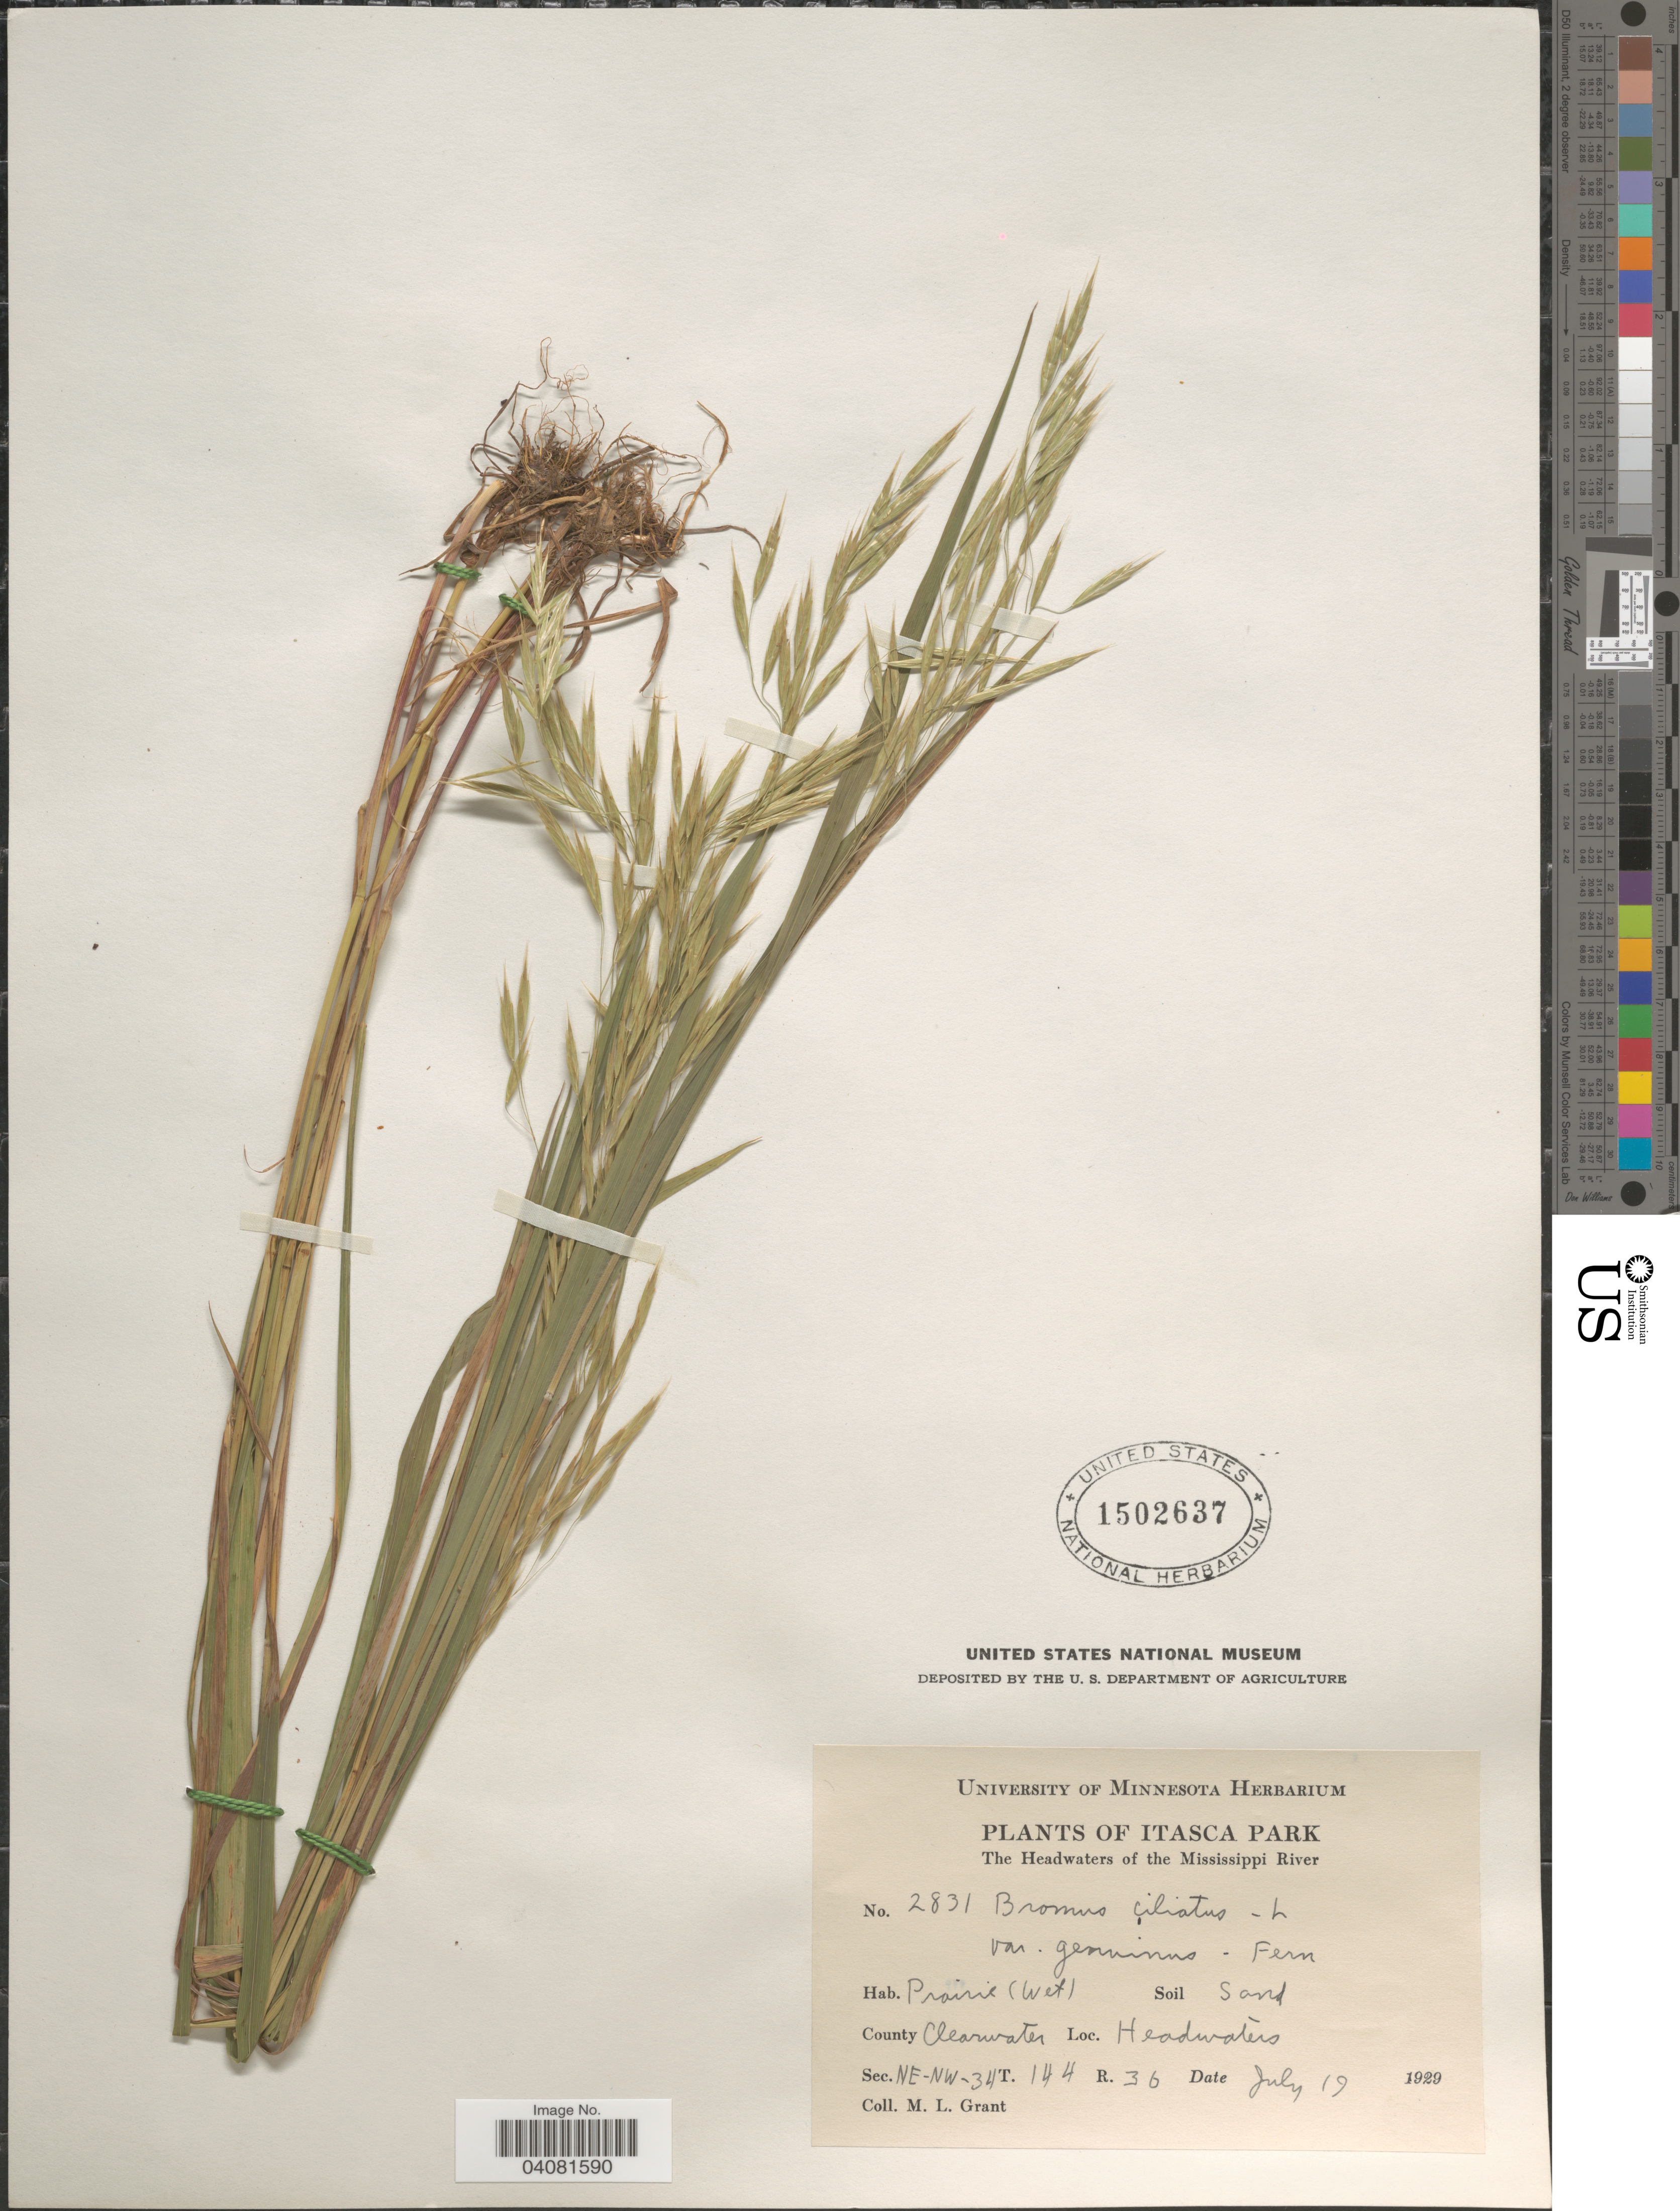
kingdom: Plantae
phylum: Tracheophyta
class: Liliopsida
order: Poales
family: Poaceae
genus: Bromus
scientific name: Bromus ciliatus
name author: L.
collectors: M. L. Grant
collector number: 2831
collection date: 1929-07-19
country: United States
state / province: Minnesota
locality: Itasca Park. The Headwaters of the Mississippi River. County Clearwater. Headwaters. Sec. NE-NW-34 T. 144 R. 36.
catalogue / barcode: US 1502637